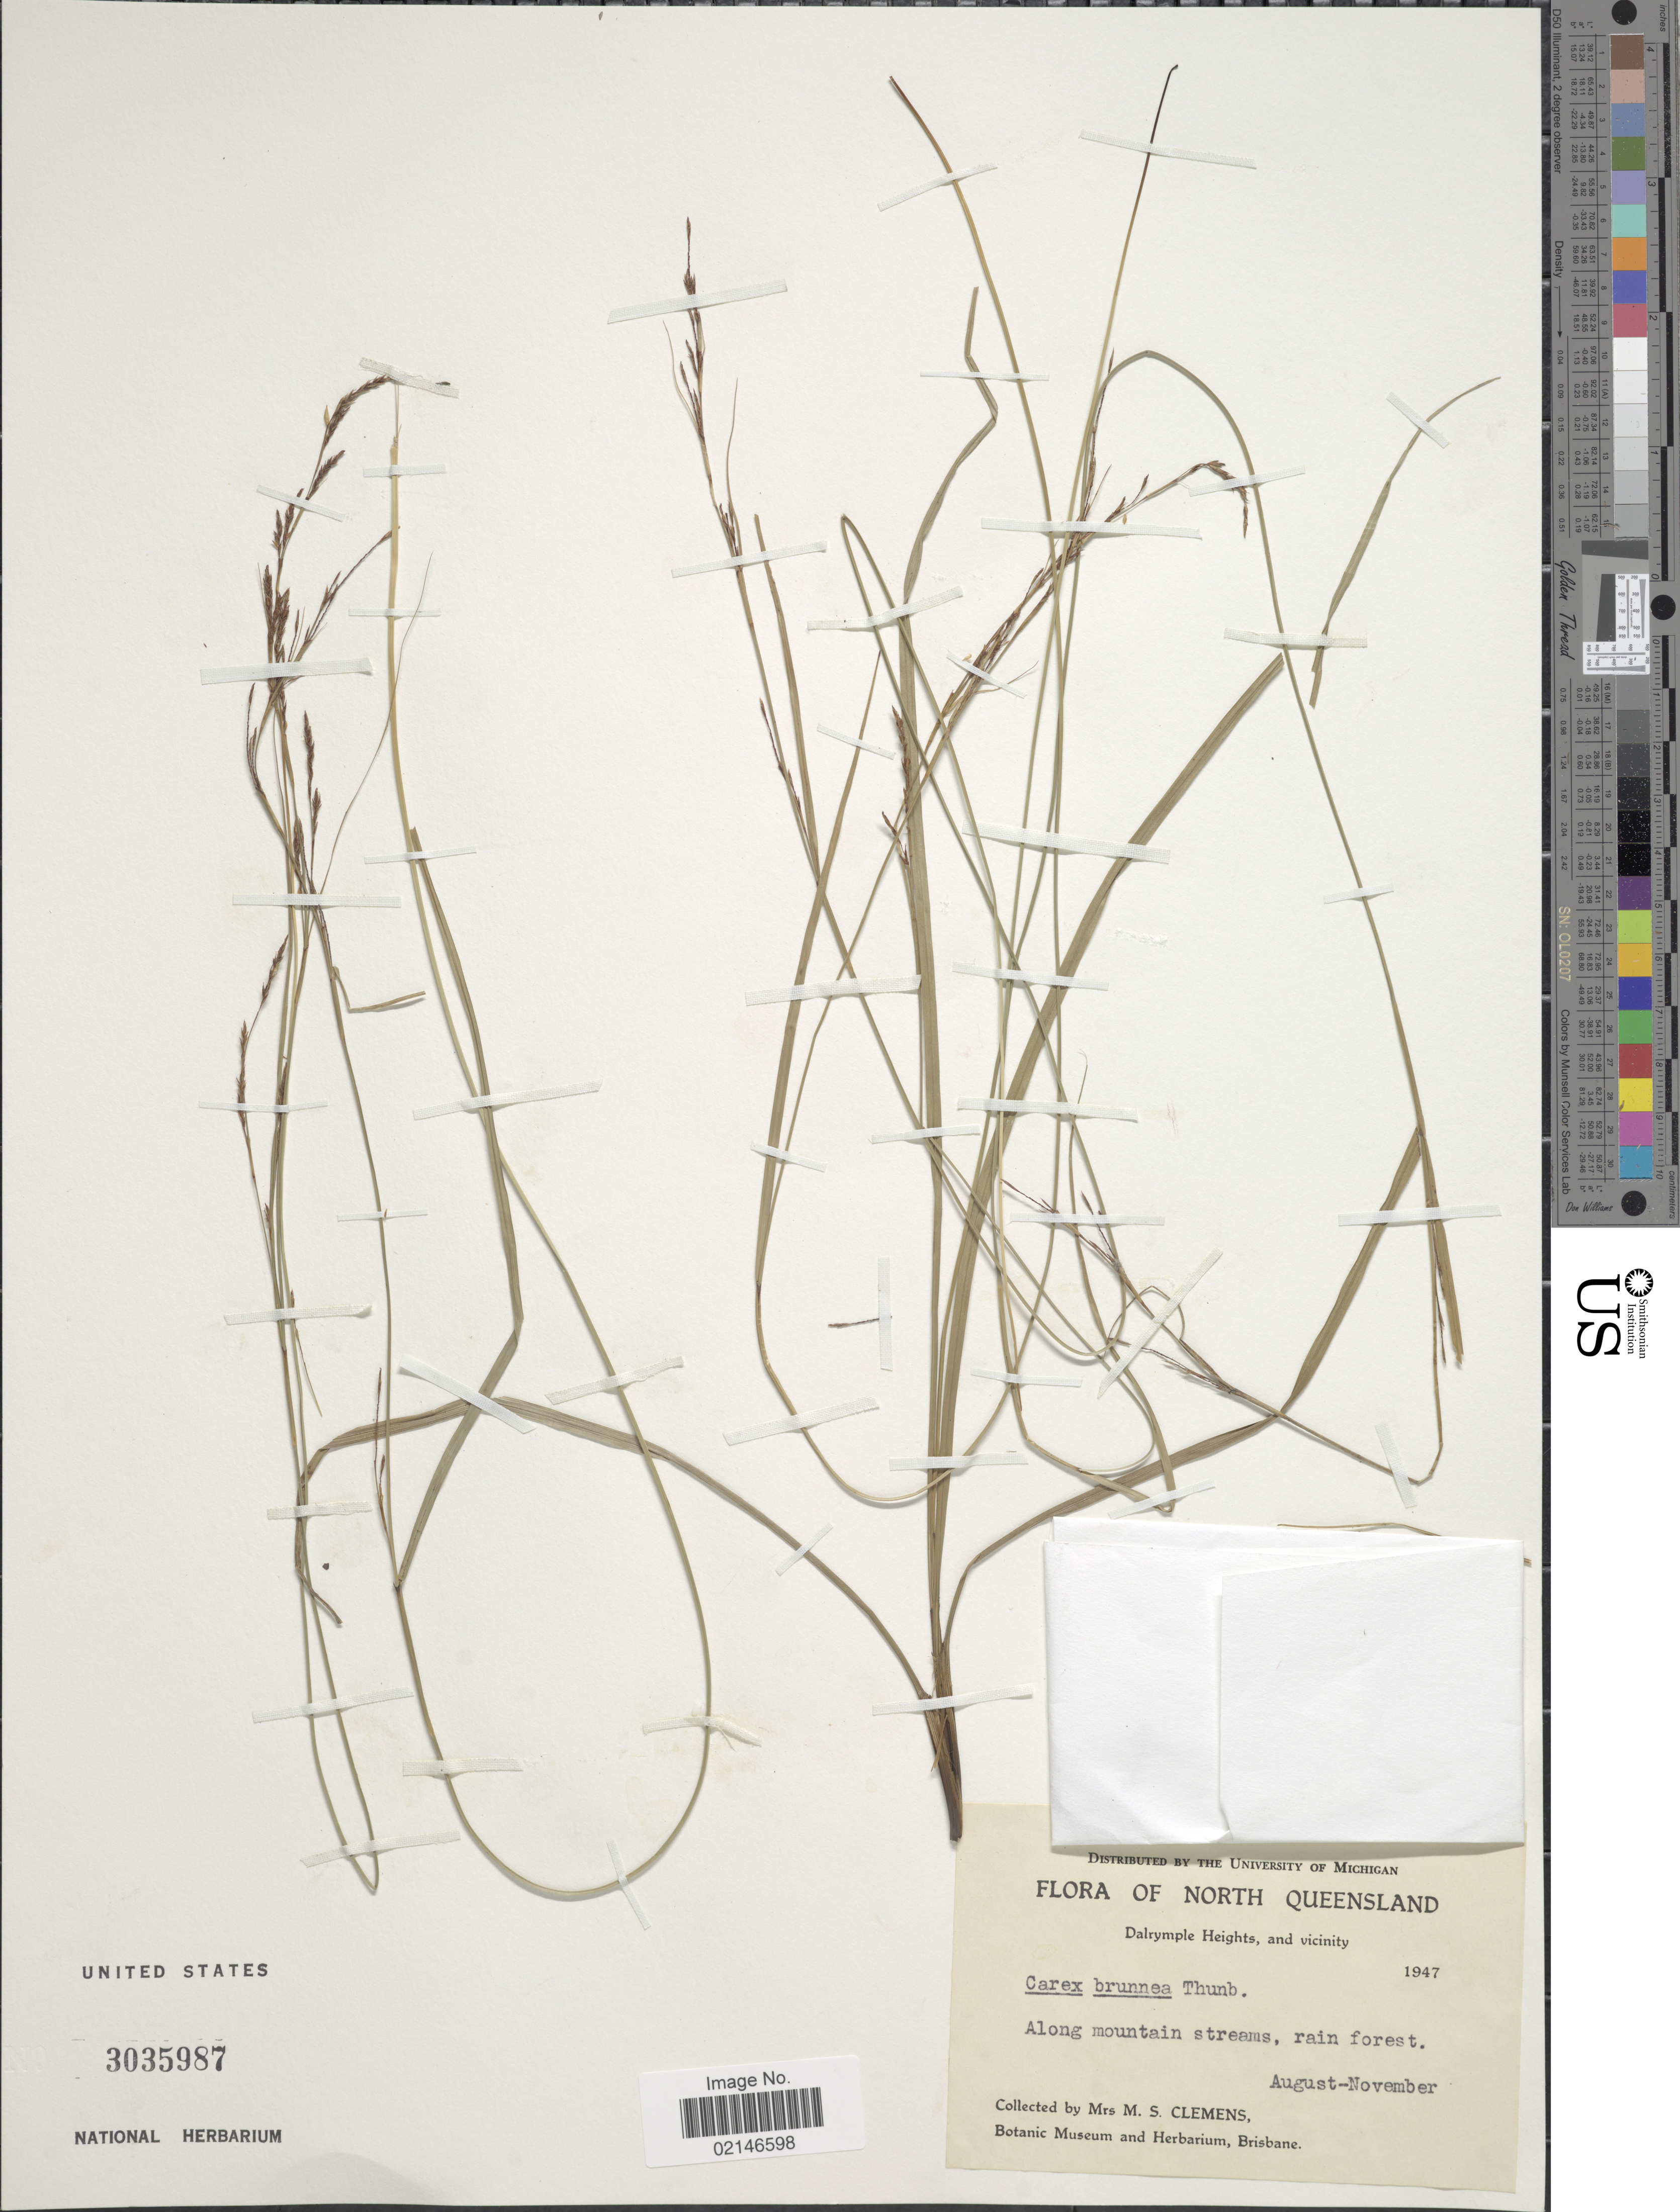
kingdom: Plantae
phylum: Tracheophyta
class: Liliopsida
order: Poales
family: Cyperaceae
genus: Carex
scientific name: Carex brunnea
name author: Thunb.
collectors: M. S. Clemens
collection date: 1947-08/1947-11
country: Australia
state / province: Queensland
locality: North Queensland, Along mountain streams, rain forest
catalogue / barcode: US 3035987